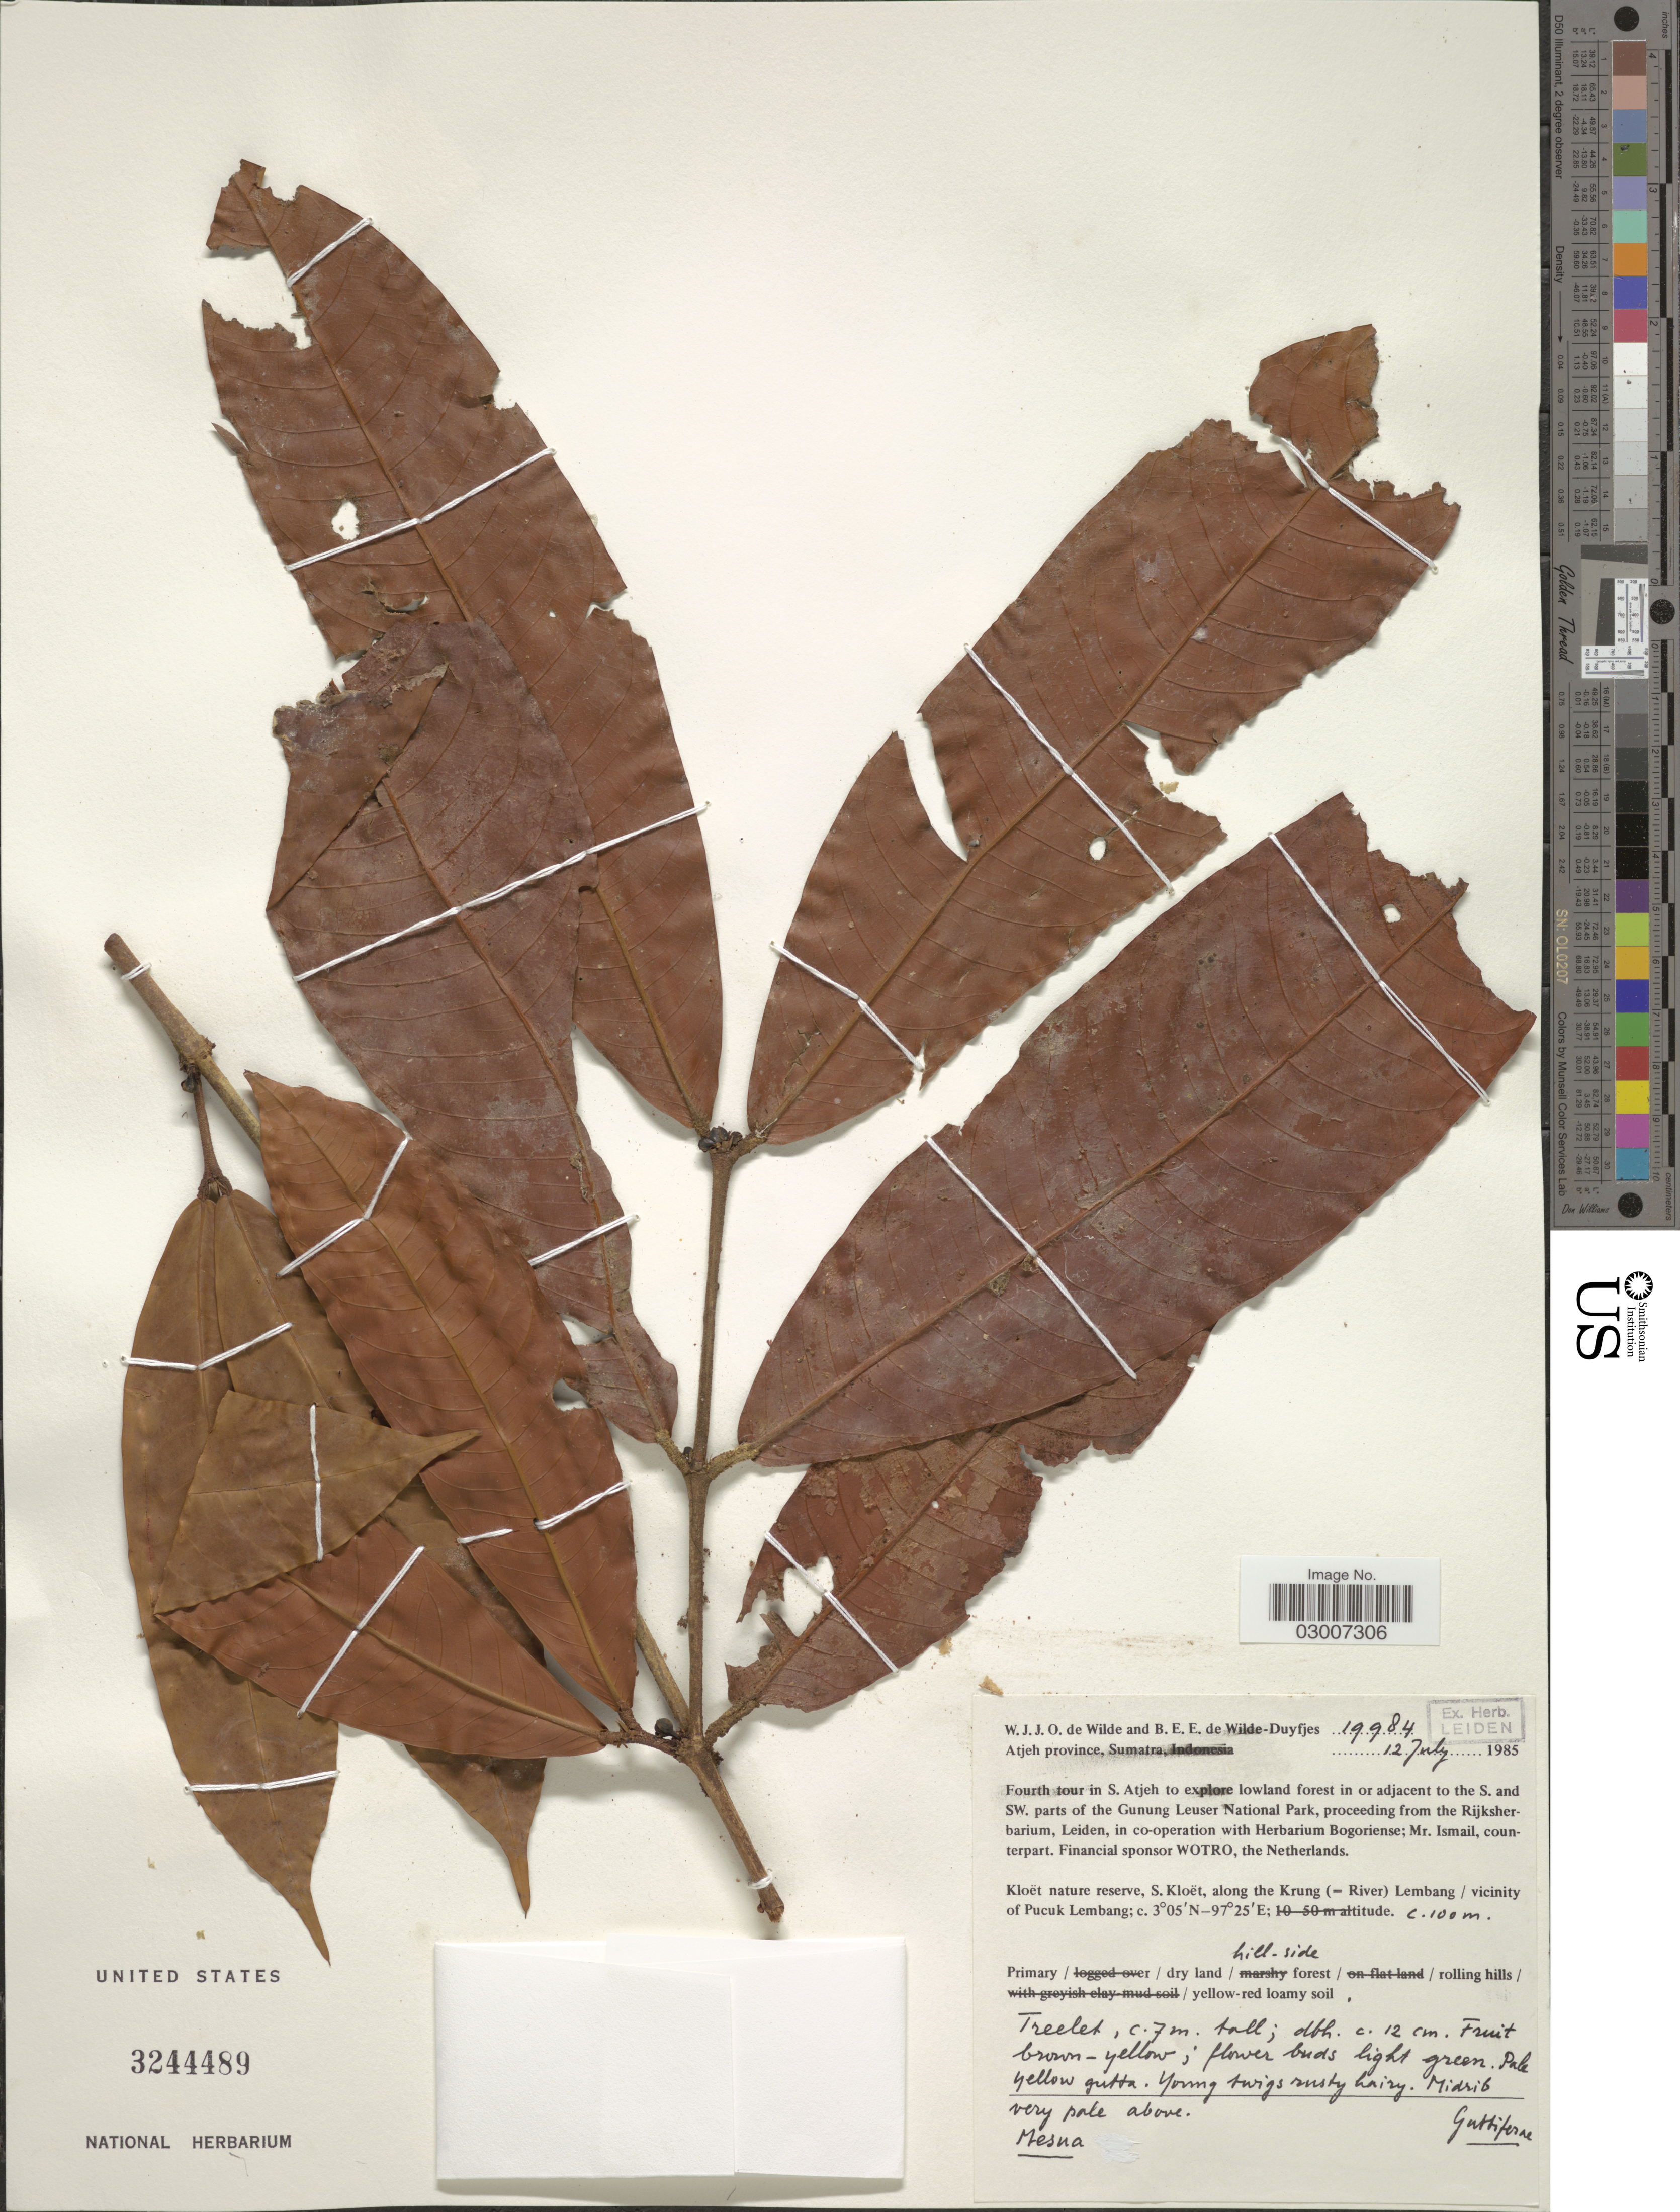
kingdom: Plantae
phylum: Tracheophyta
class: Magnoliopsida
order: Malpighiales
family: Calophyllaceae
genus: Kayea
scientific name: Kayea catharinae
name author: Merr.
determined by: Seah, Wei Wei, (SING), Singapore Botanic Gardens (SINGAPORE)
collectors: W. J. de Wilde & B. E. de Wilde-Duyfjes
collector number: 19984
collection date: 1985-07-12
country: Indonesia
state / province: Sumatra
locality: Atjeh province, Sumatra. Kloët nature reserve, S. Kloët, along the Krung (= River) Lembang / vicinity of Pucuk Lembang.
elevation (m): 100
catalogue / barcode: US 3244489